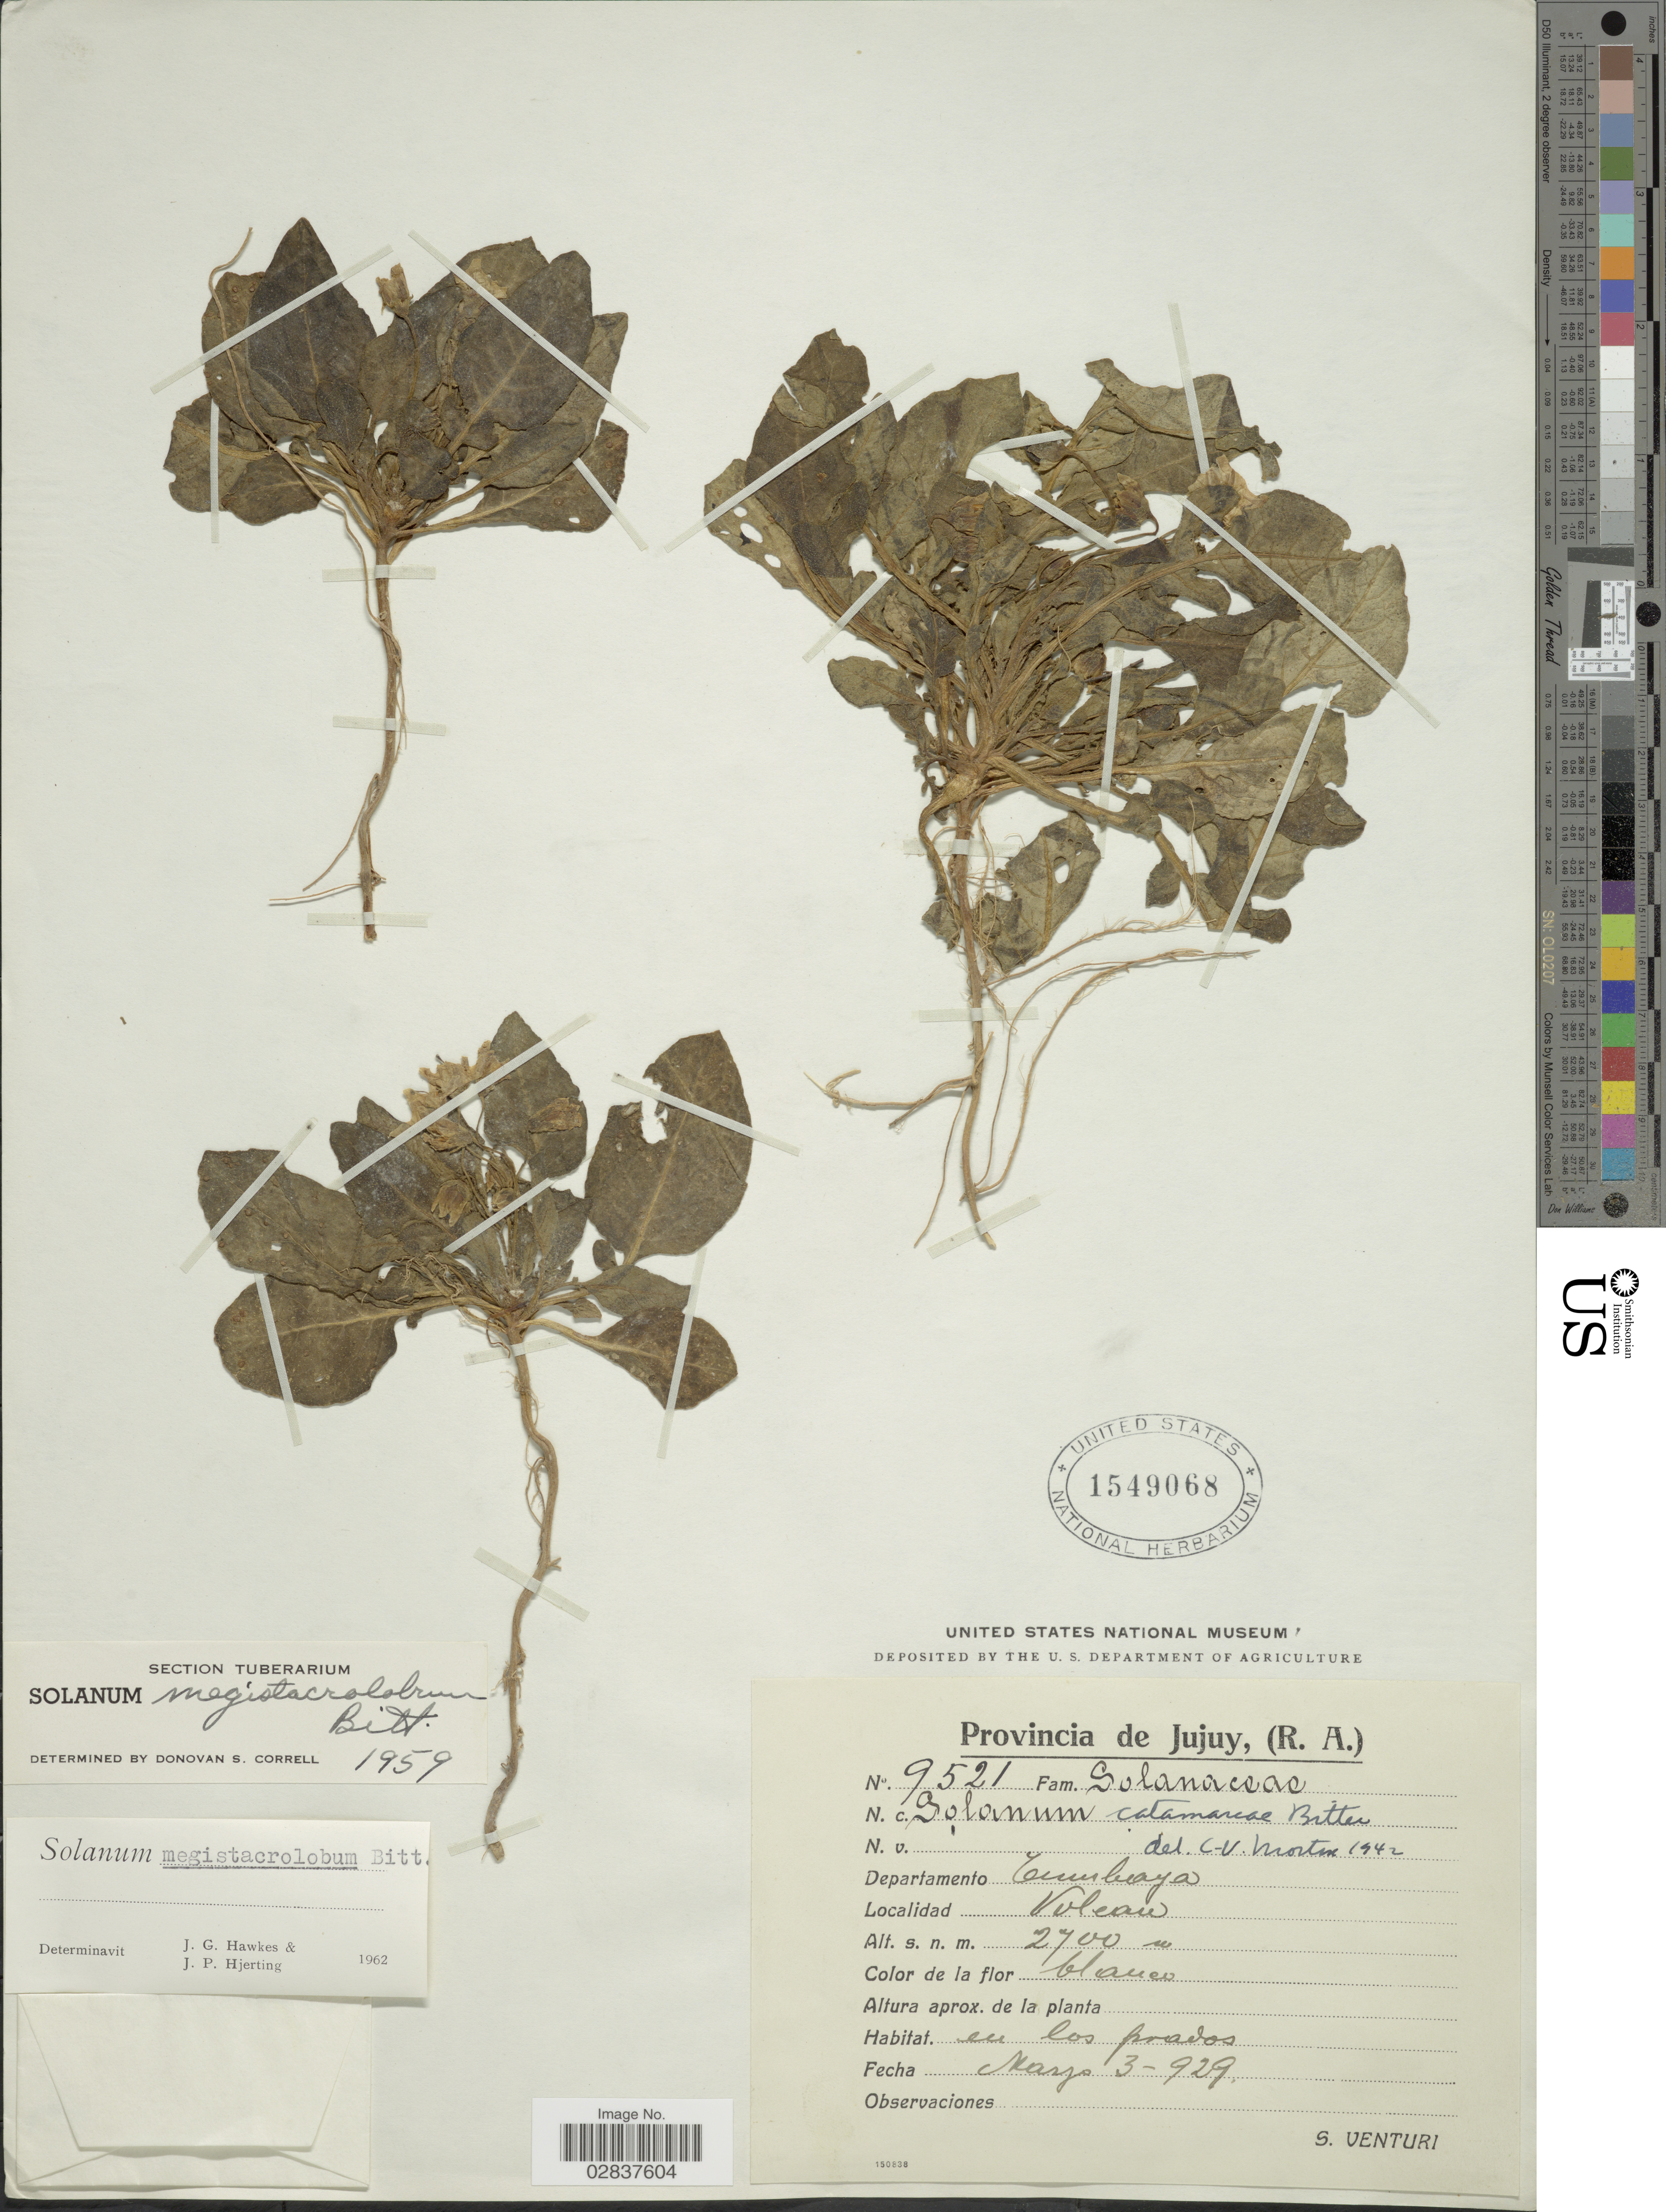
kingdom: Plantae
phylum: Tracheophyta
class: Magnoliopsida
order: Solanales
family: Solanaceae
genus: Solanum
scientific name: Solanum megistacrolobum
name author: Bitter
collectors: S. Venturi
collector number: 9521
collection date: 1929-03-03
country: Argentina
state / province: Jujuy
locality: (R.A.), Departamento Tumbaya, Volcan.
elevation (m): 2700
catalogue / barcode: US 1549068